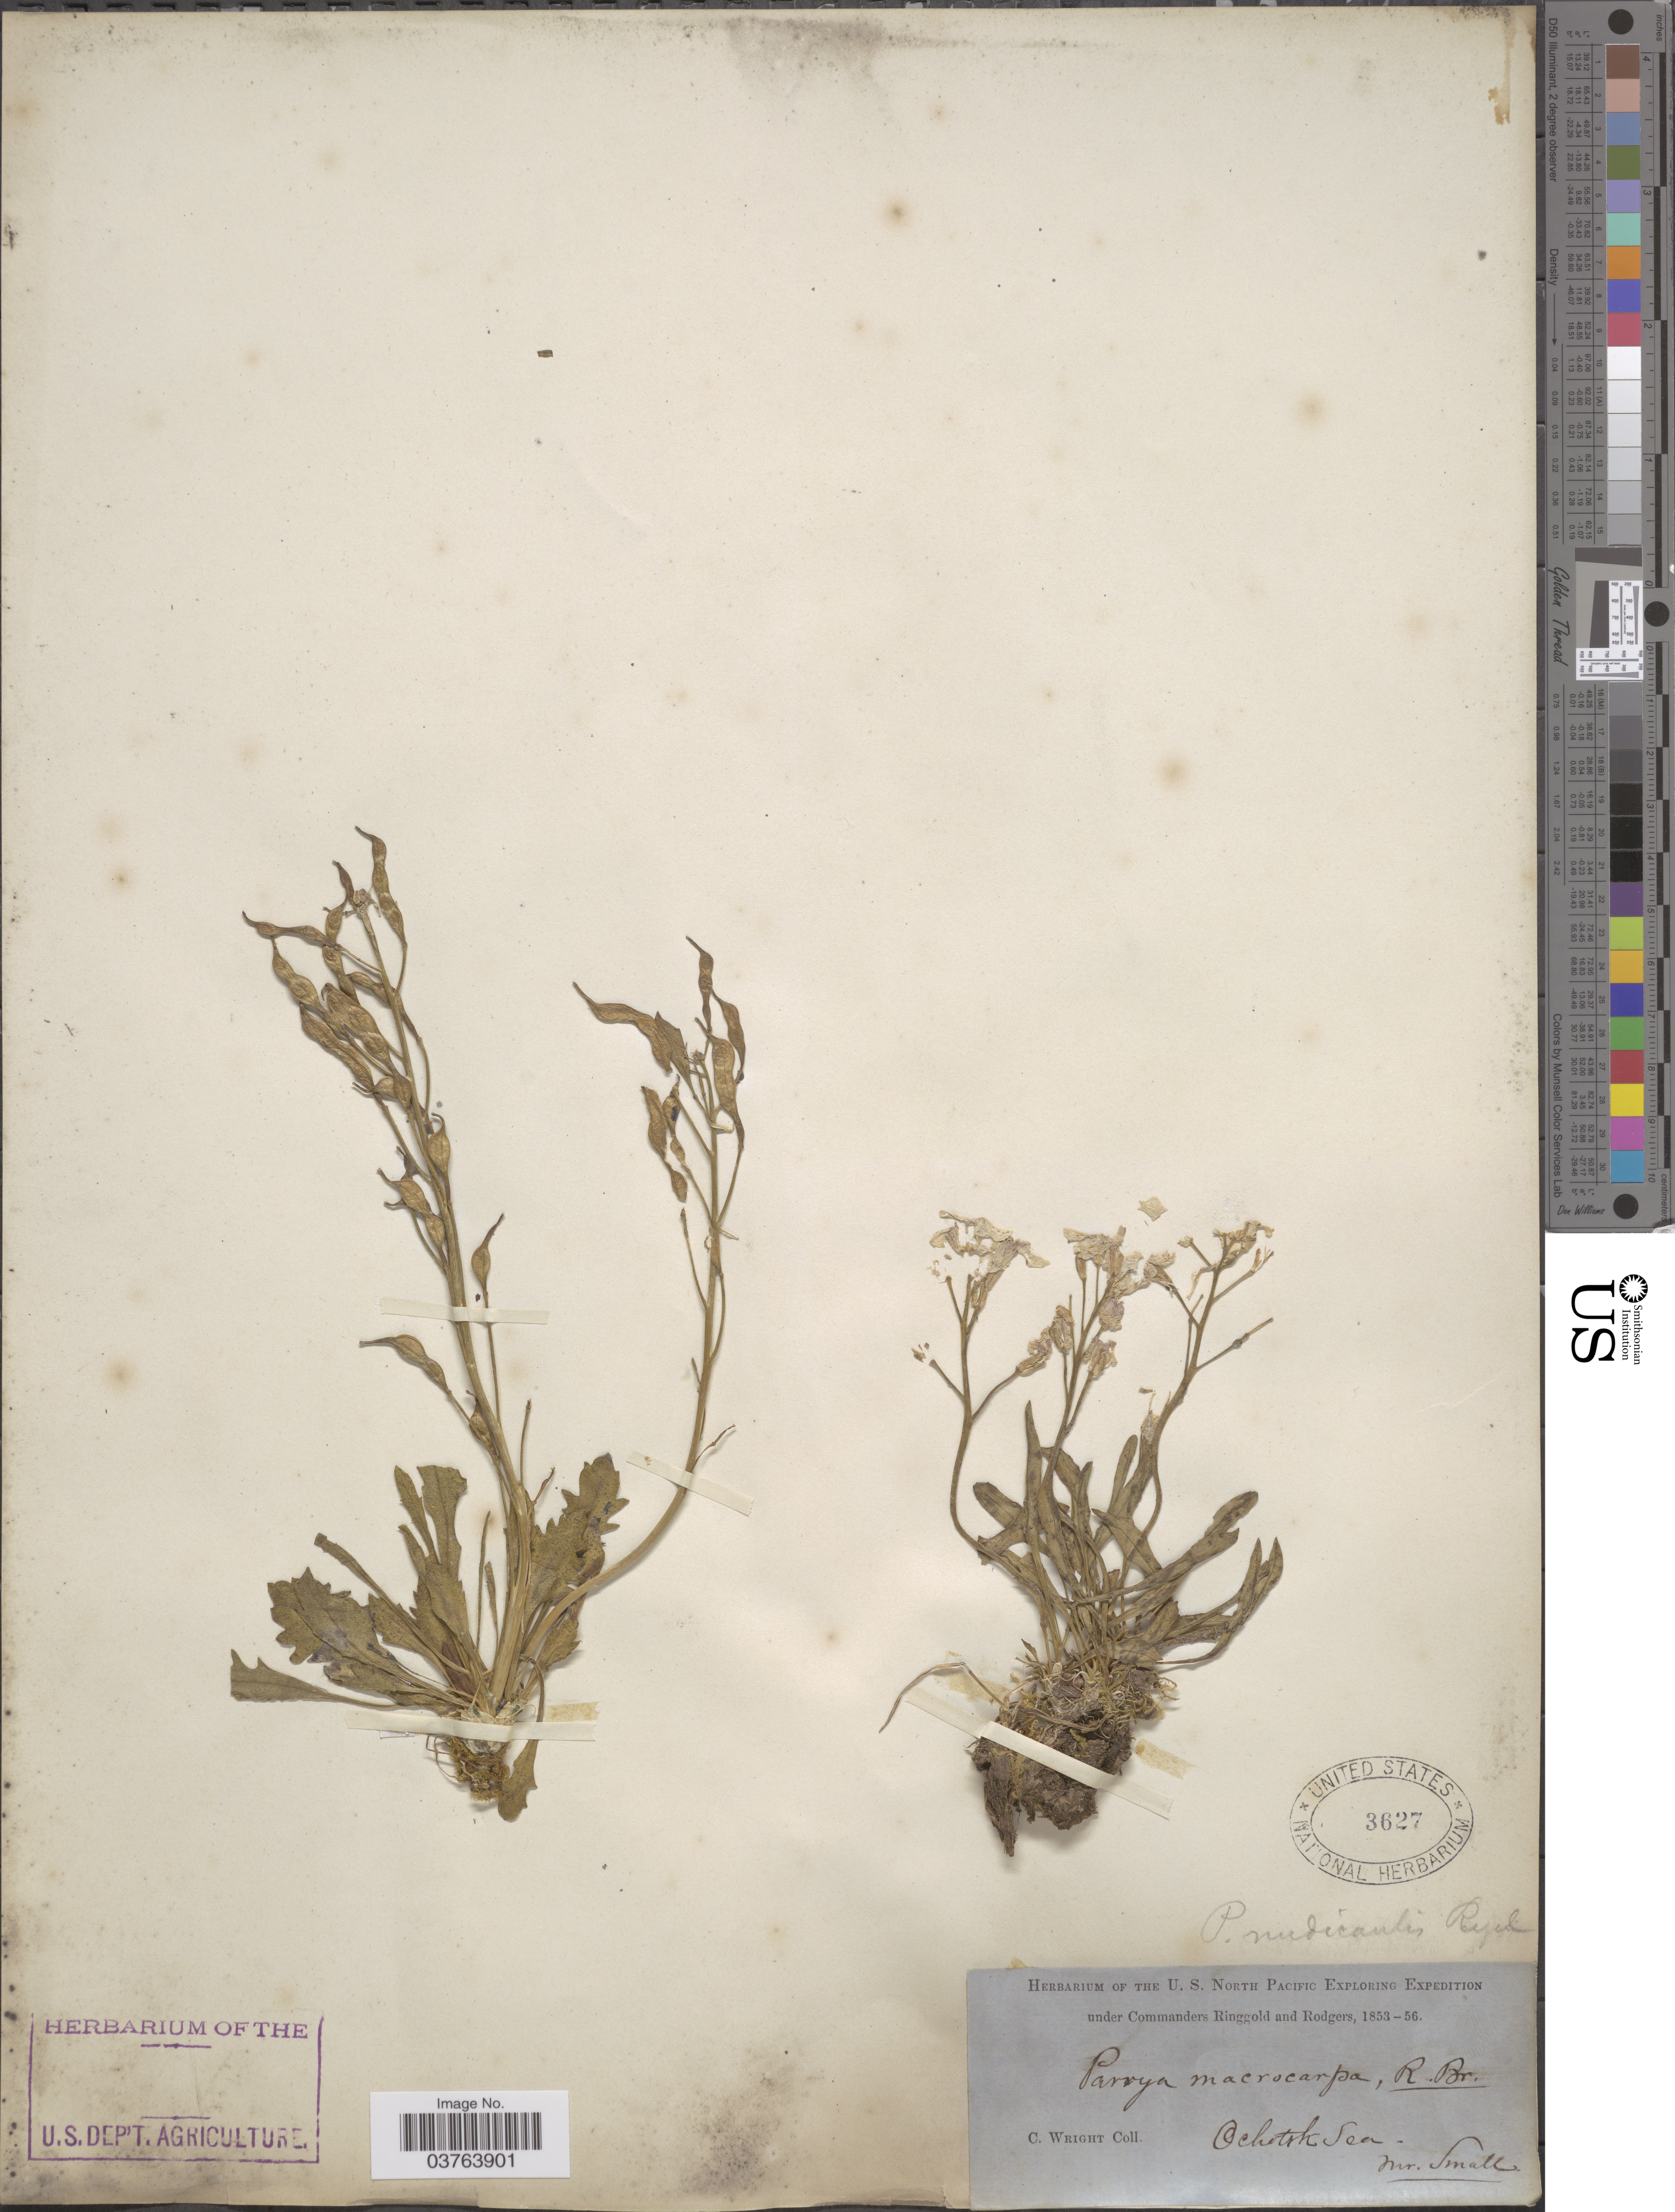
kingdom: Plantae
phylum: Tracheophyta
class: Magnoliopsida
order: Brassicales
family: Brassicaceae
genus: Parrya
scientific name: Parrya nudicaulis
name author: (L.) Regel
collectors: C. Wright & -- Small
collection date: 1853/1856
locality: Ochotsk Sea.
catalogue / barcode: US 3627